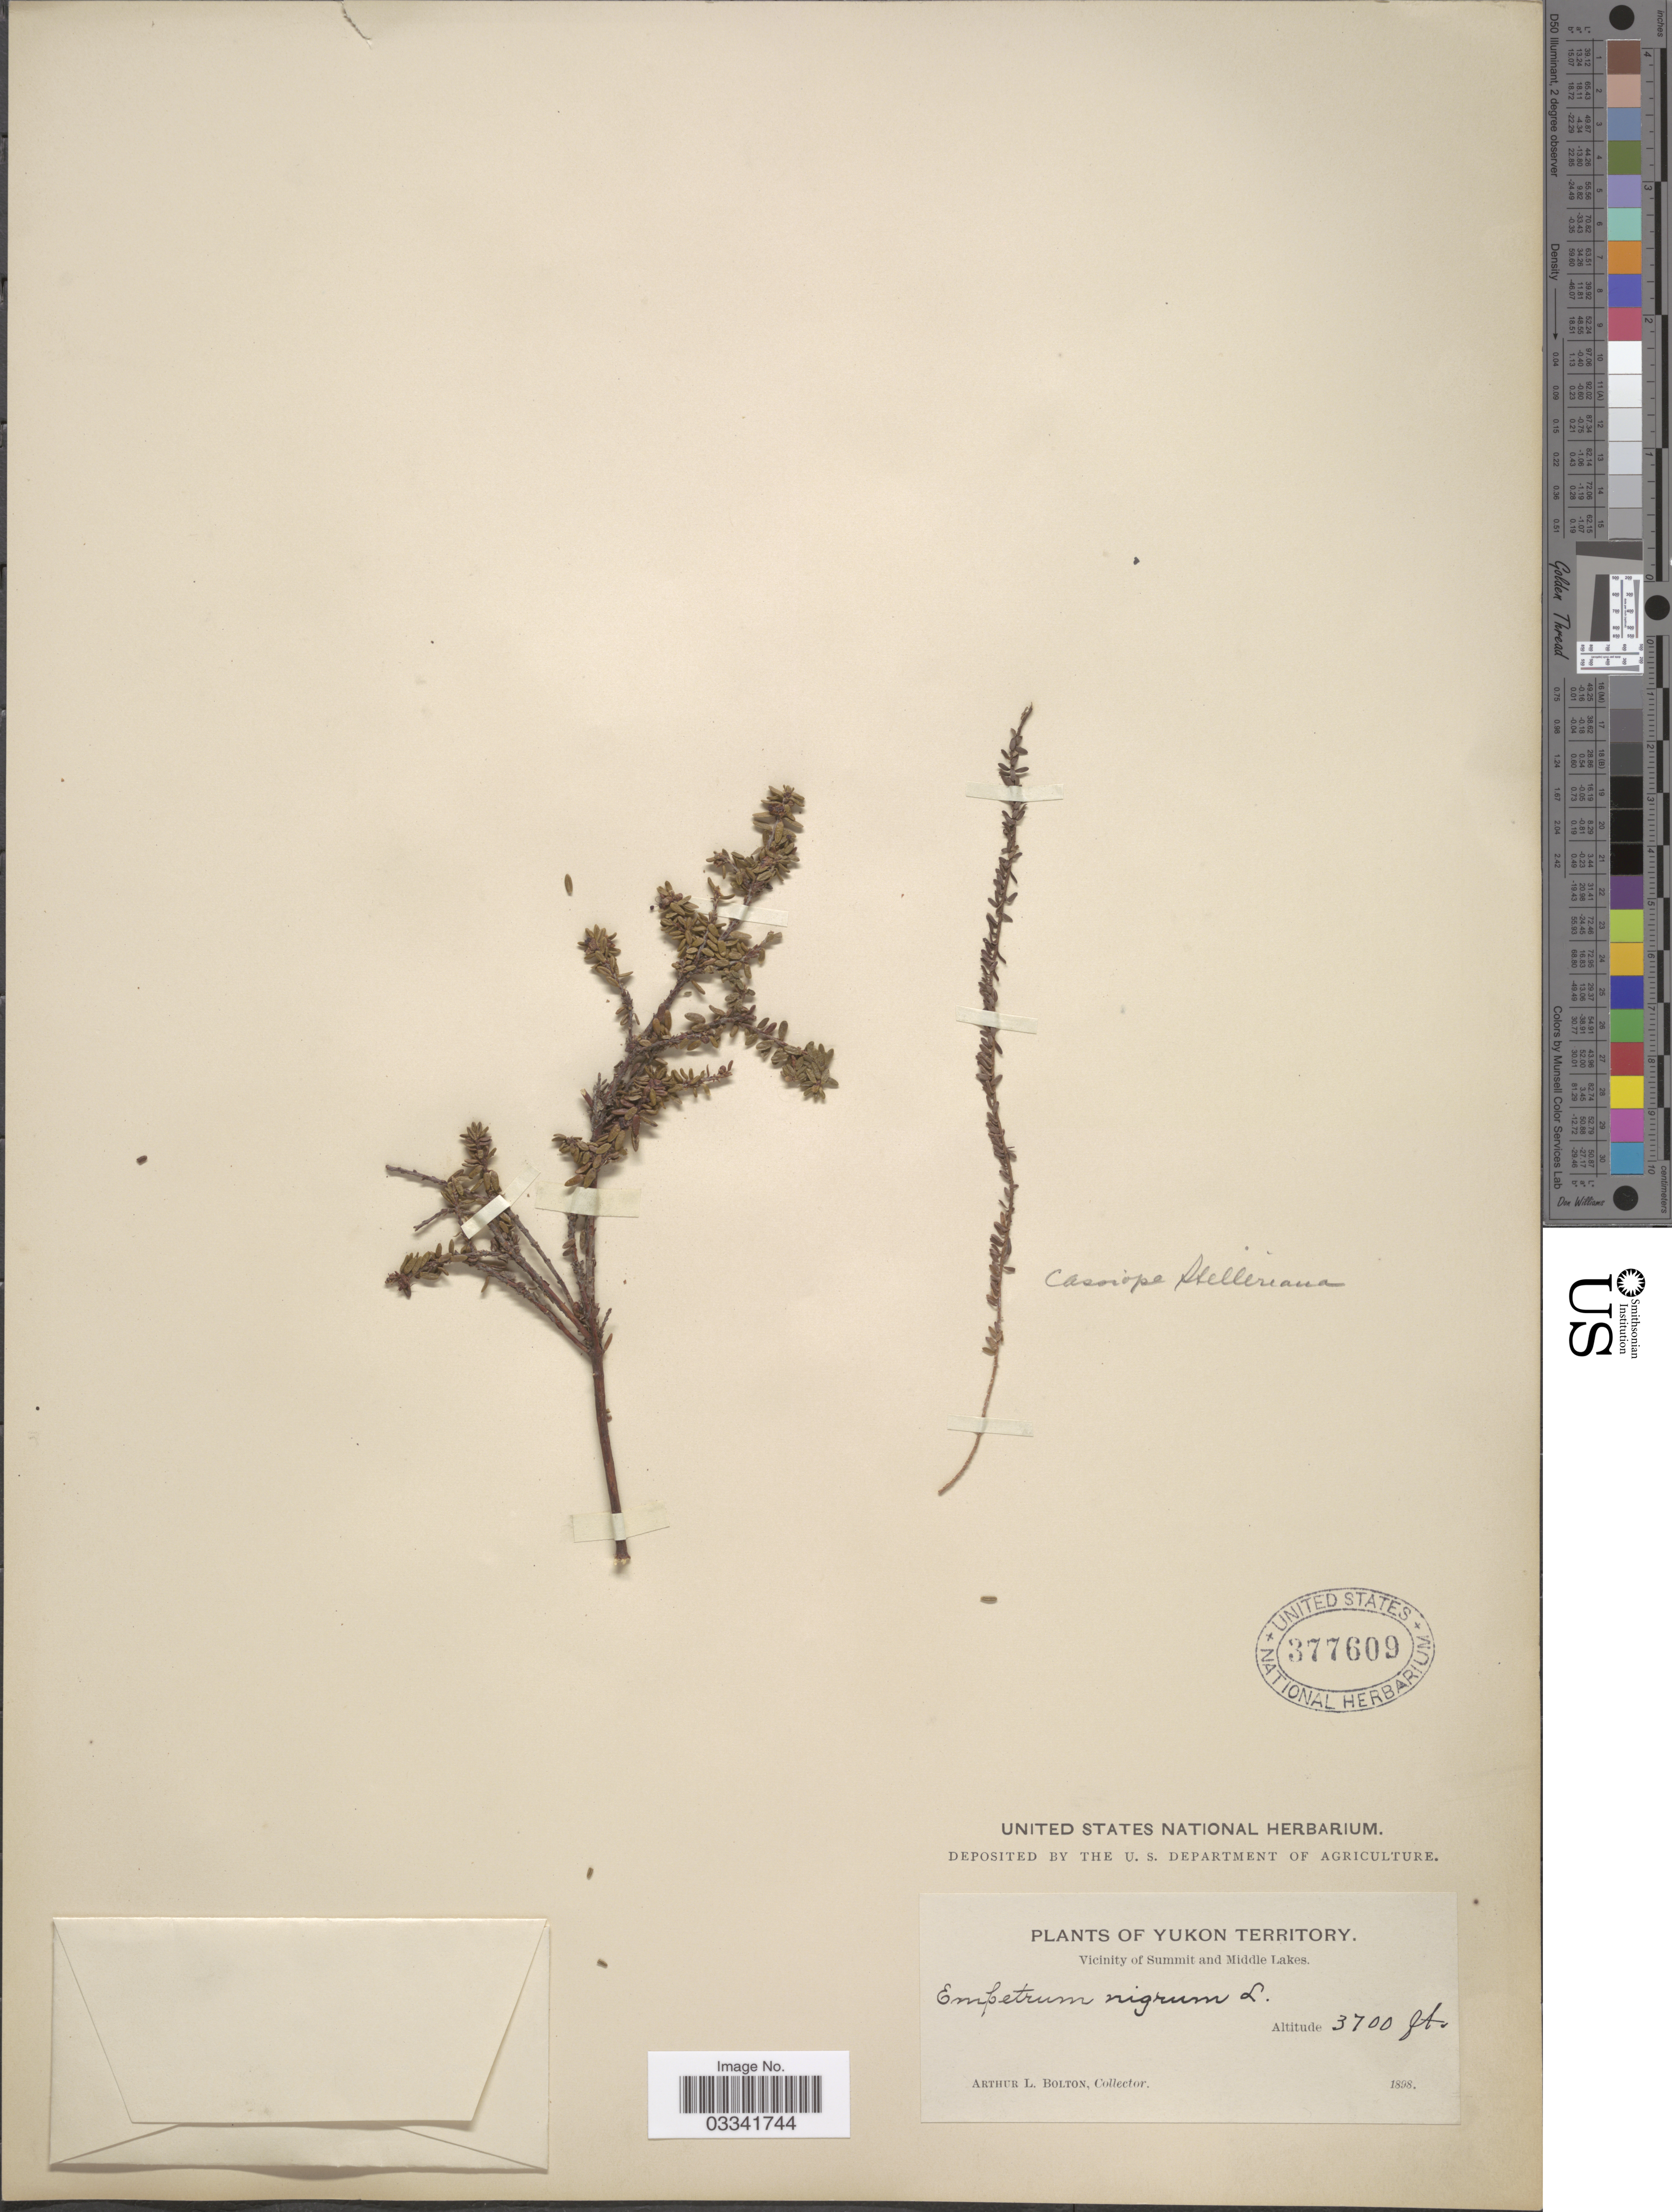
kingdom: Plantae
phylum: Tracheophyta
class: Magnoliopsida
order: Ericales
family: Ericaceae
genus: Empetrum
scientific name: Empetrum nigrum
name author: L.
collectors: A. Bolton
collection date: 1898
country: Canada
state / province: Yukon Territory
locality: Vicinity of Summit and Middle Lakes.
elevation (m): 1128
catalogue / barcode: US 377609